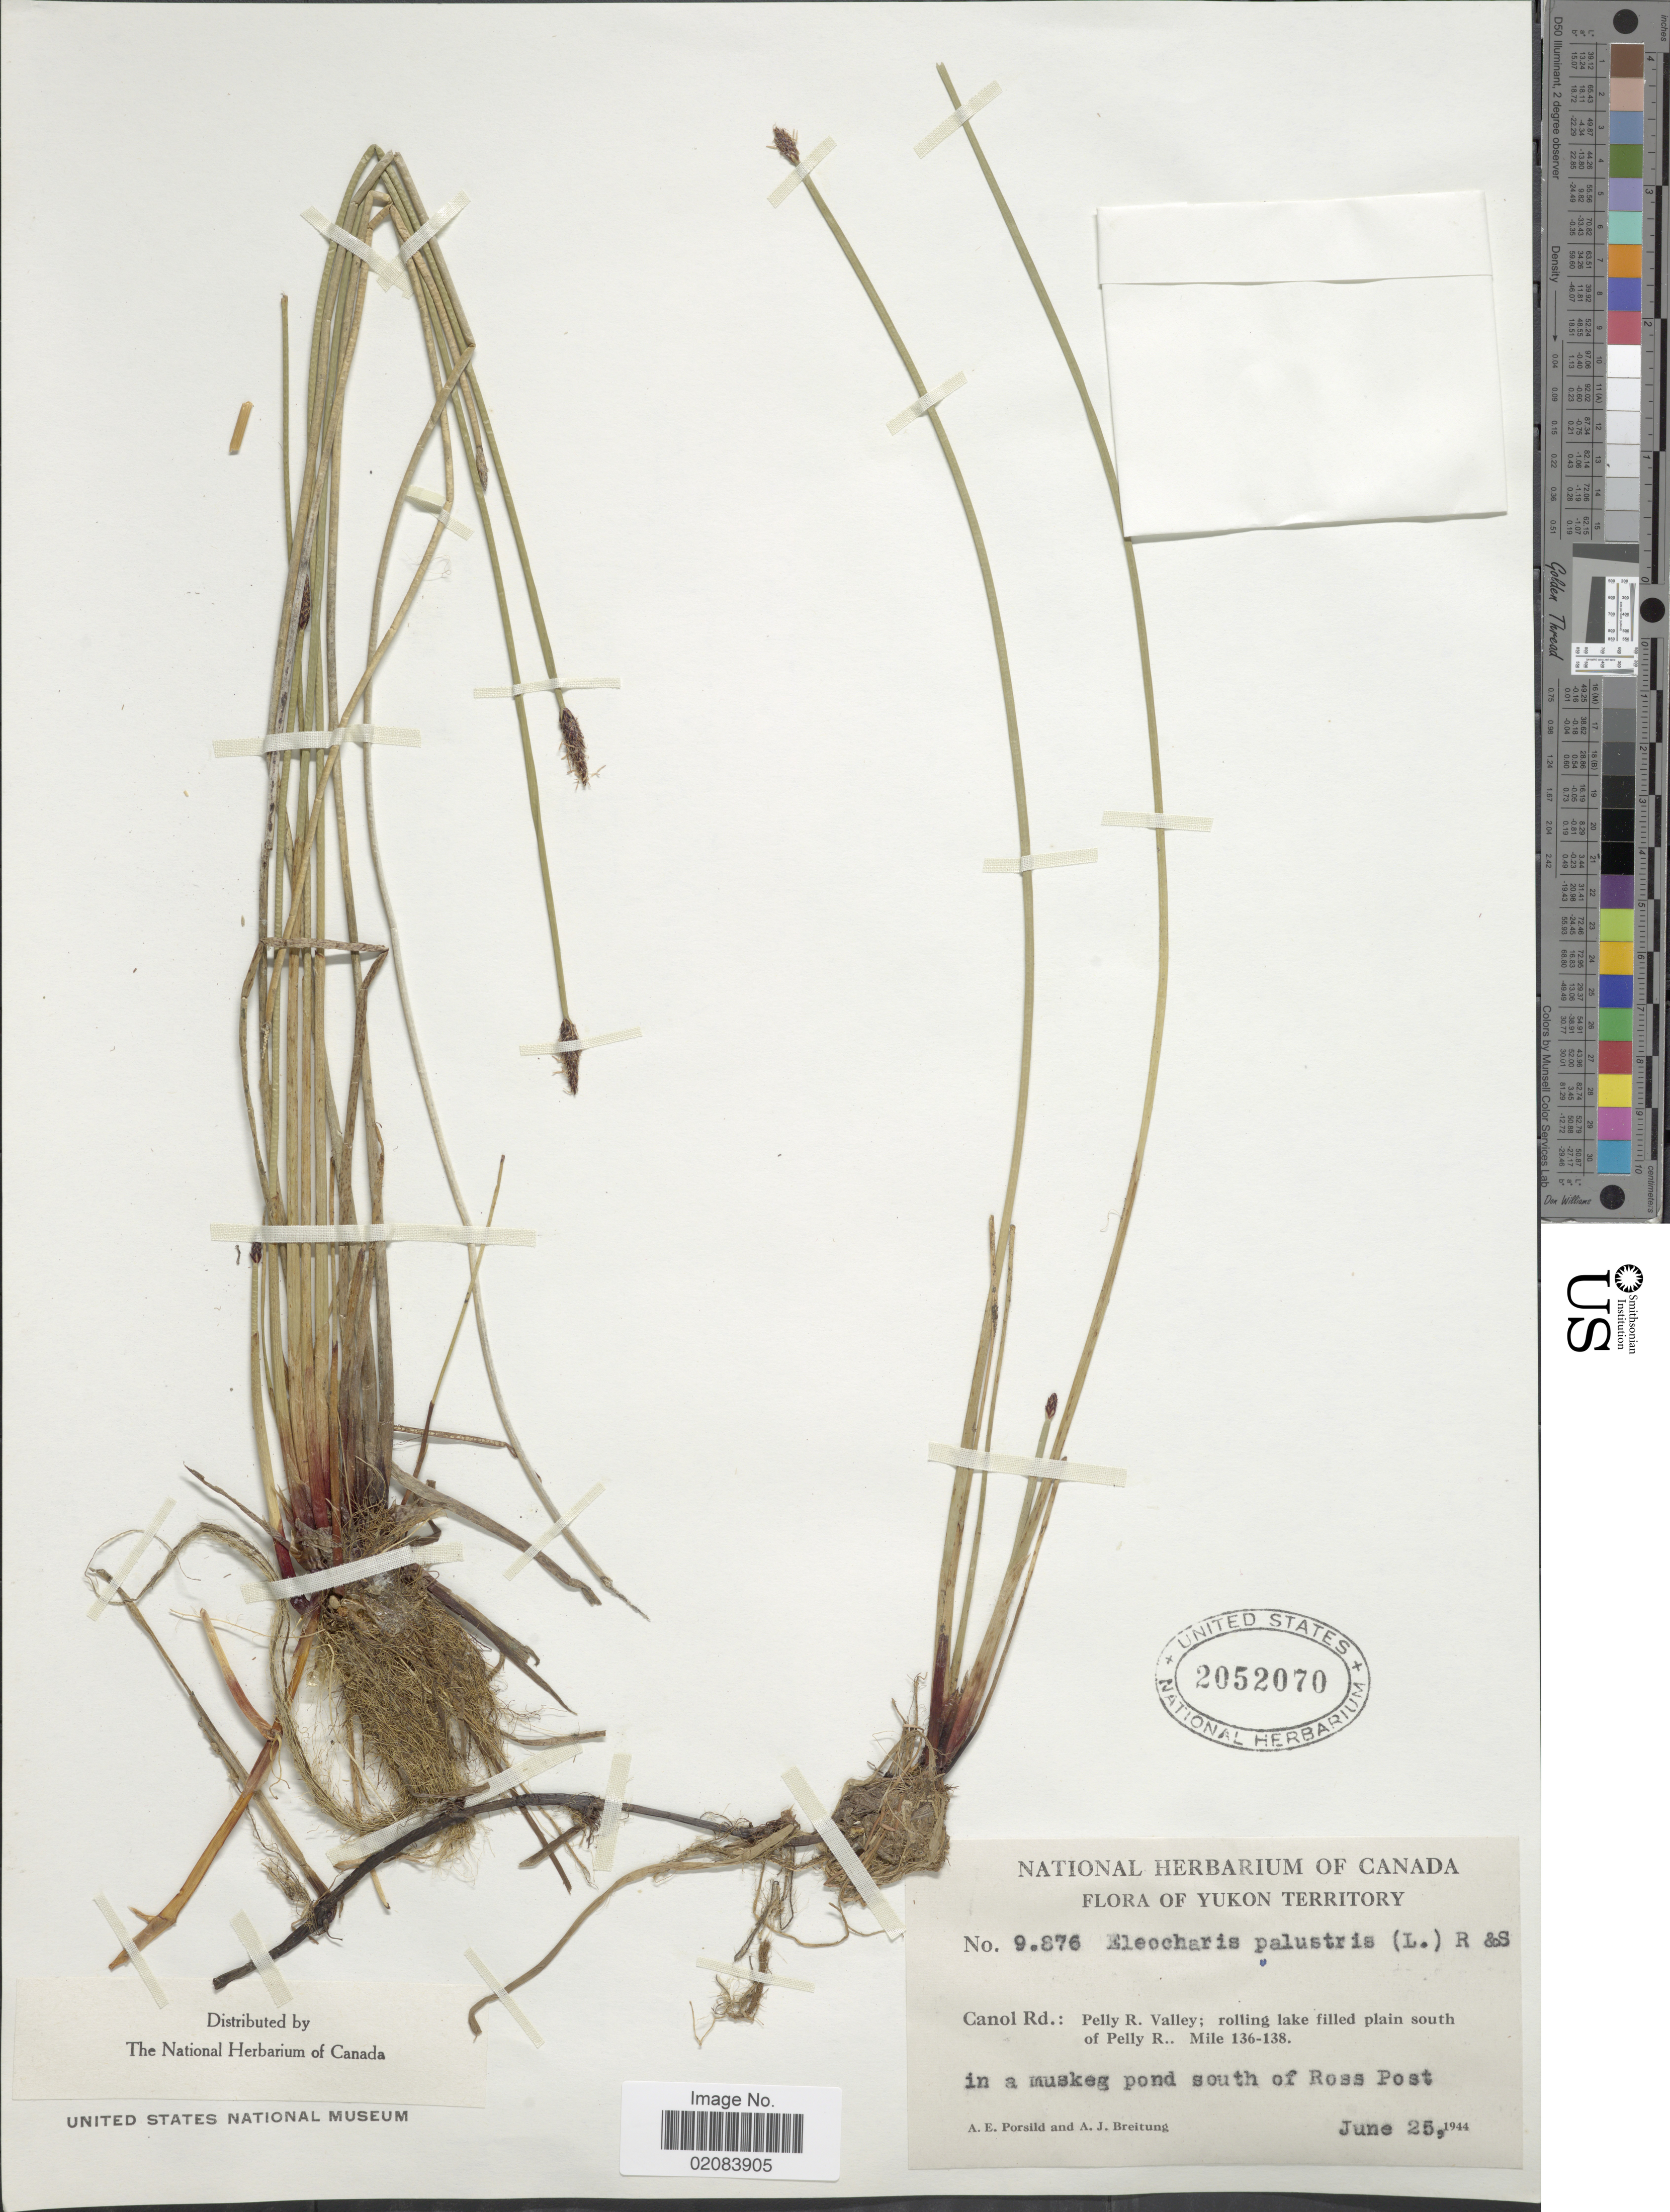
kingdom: Plantae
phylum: Tracheophyta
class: Liliopsida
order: Poales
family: Cyperaceae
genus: Eleocharis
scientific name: Eleocharis palustris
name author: (L.) Roem. & Schult.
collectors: A. E. Porsild & A. Breitung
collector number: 9876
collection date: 1944-06-25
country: Canada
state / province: Yukon Territory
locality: Canol Rd.: Pelly R. Valley; south of Pelly R.. Mile 136-138. south of Ross Post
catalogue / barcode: US 2052070